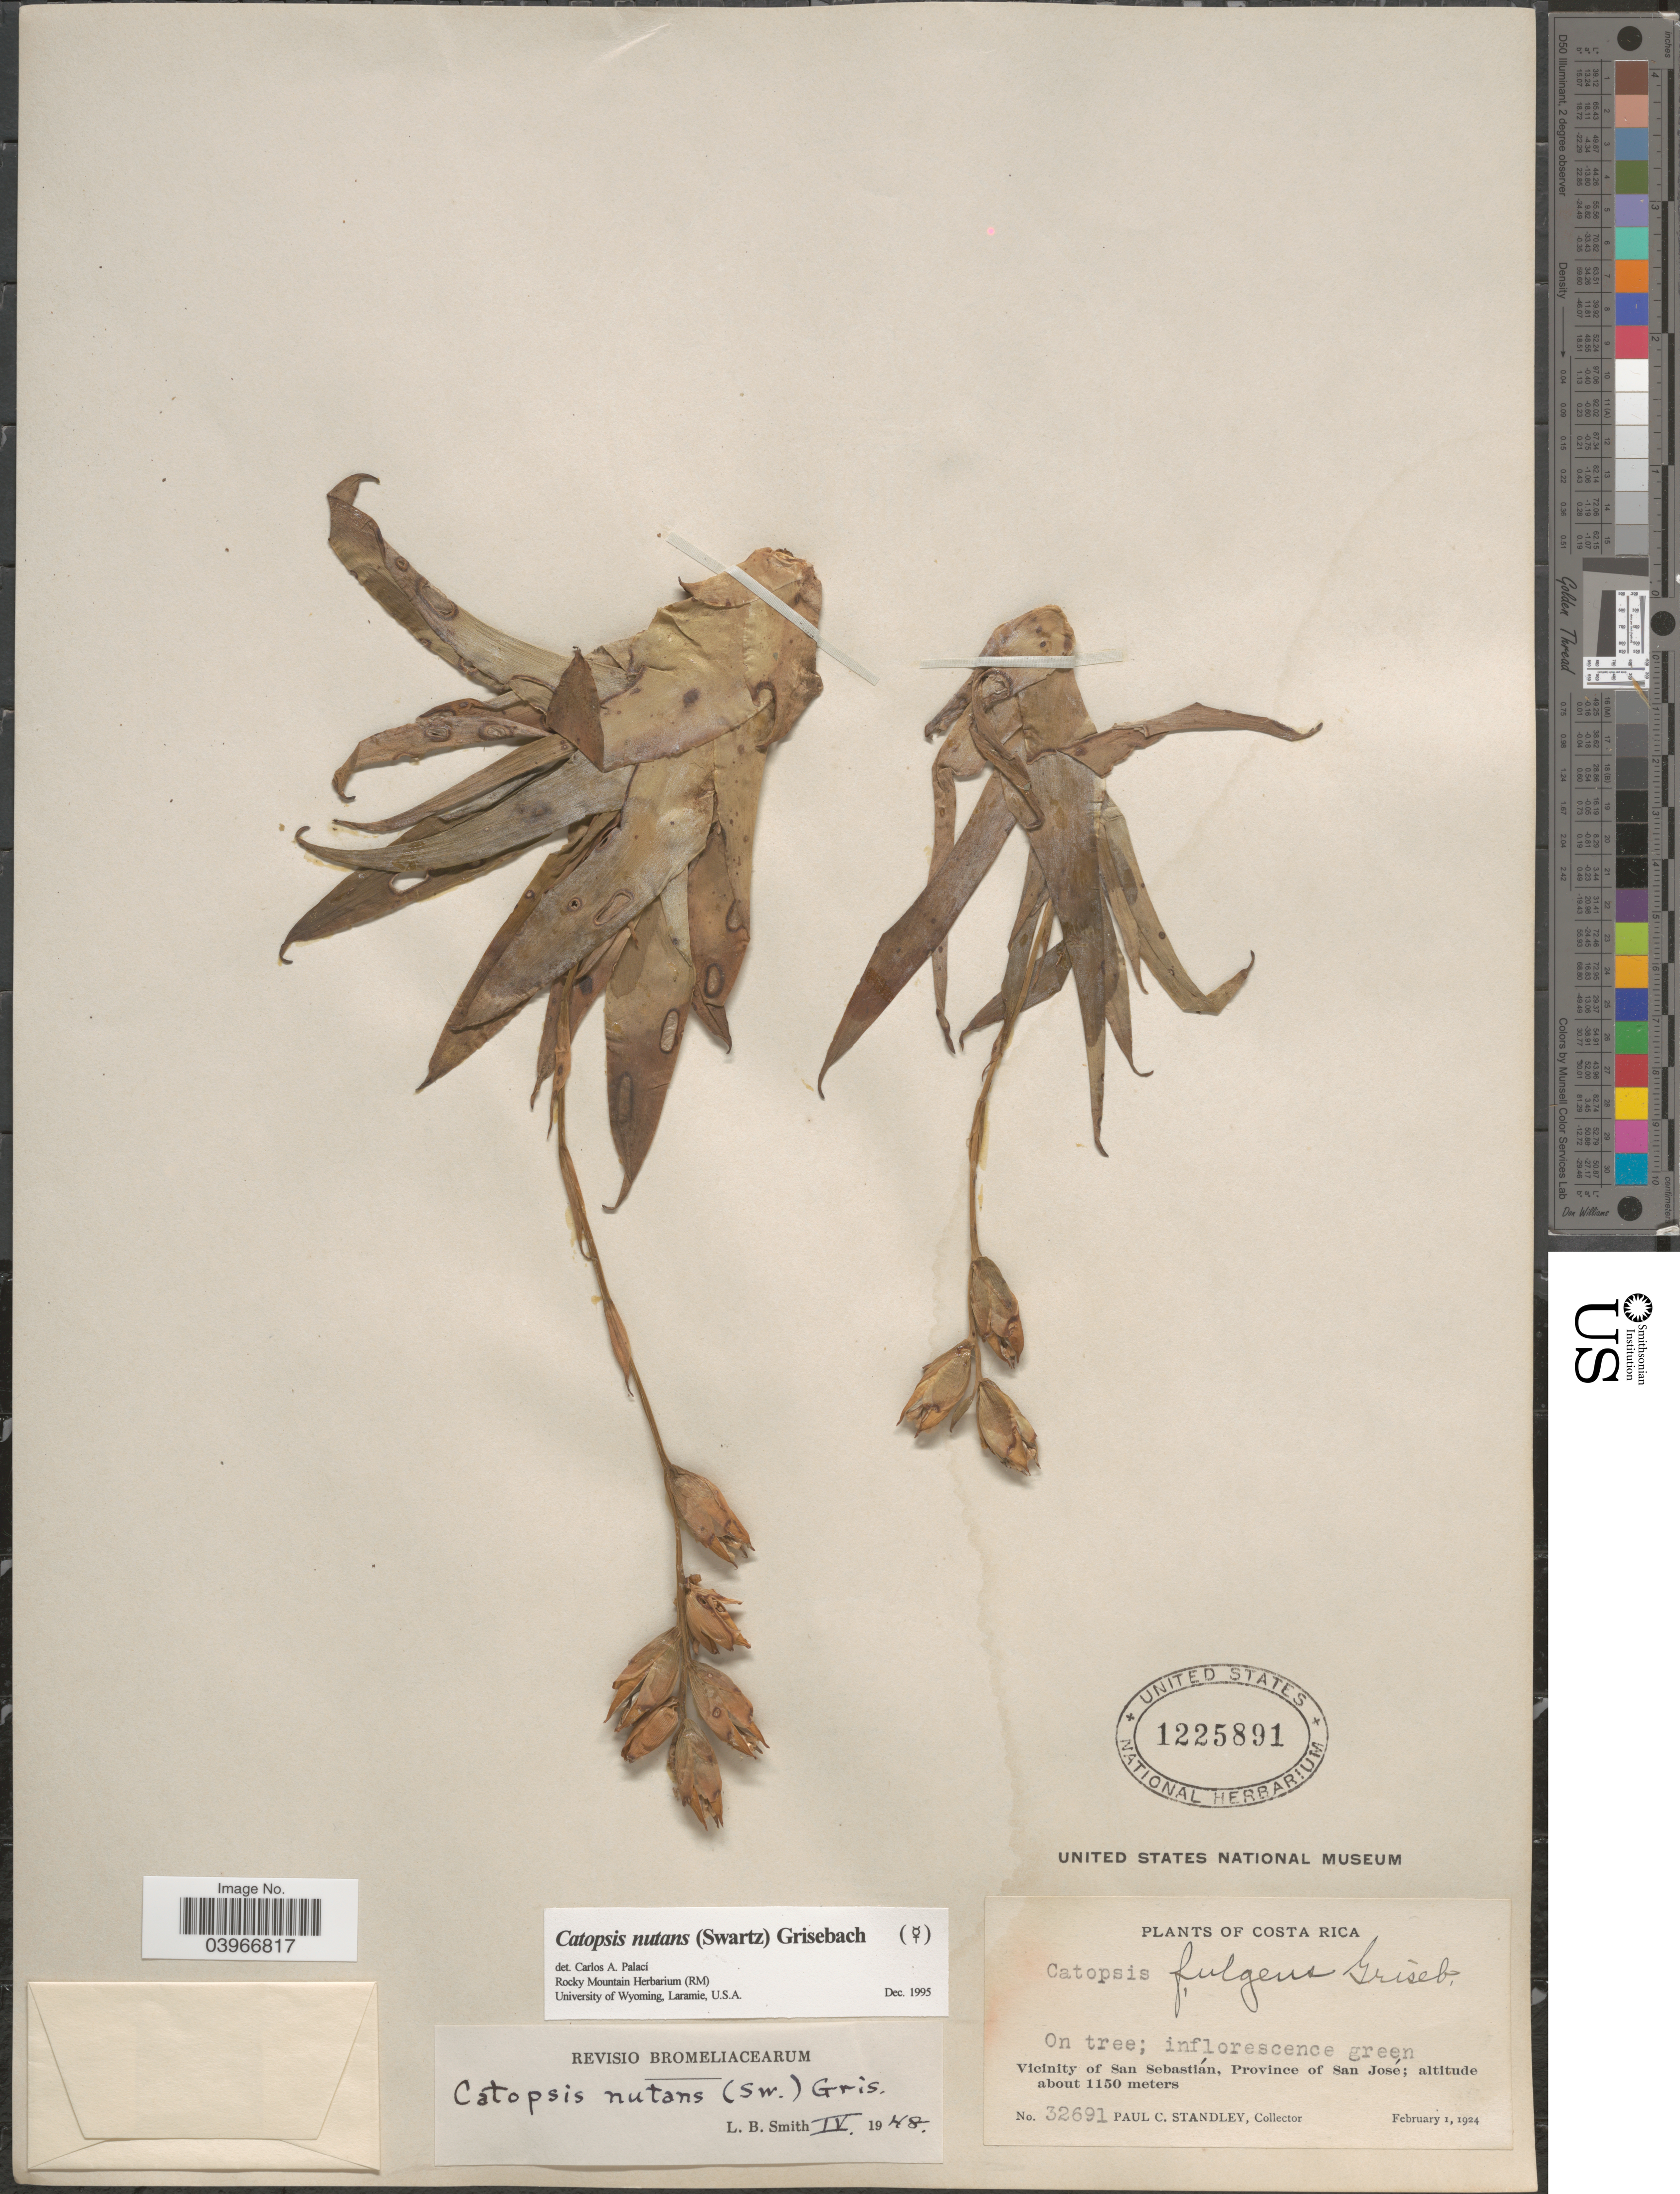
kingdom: Plantae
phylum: Tracheophyta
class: Liliopsida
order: Poales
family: Bromeliaceae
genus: Catopsis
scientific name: Catopsis nutans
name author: (Sw.) Griseb.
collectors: P. C. Standley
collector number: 32691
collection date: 1924-02-01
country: Costa Rica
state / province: San José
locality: Vicinity of San Sebastián.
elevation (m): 1150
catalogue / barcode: US 1225891